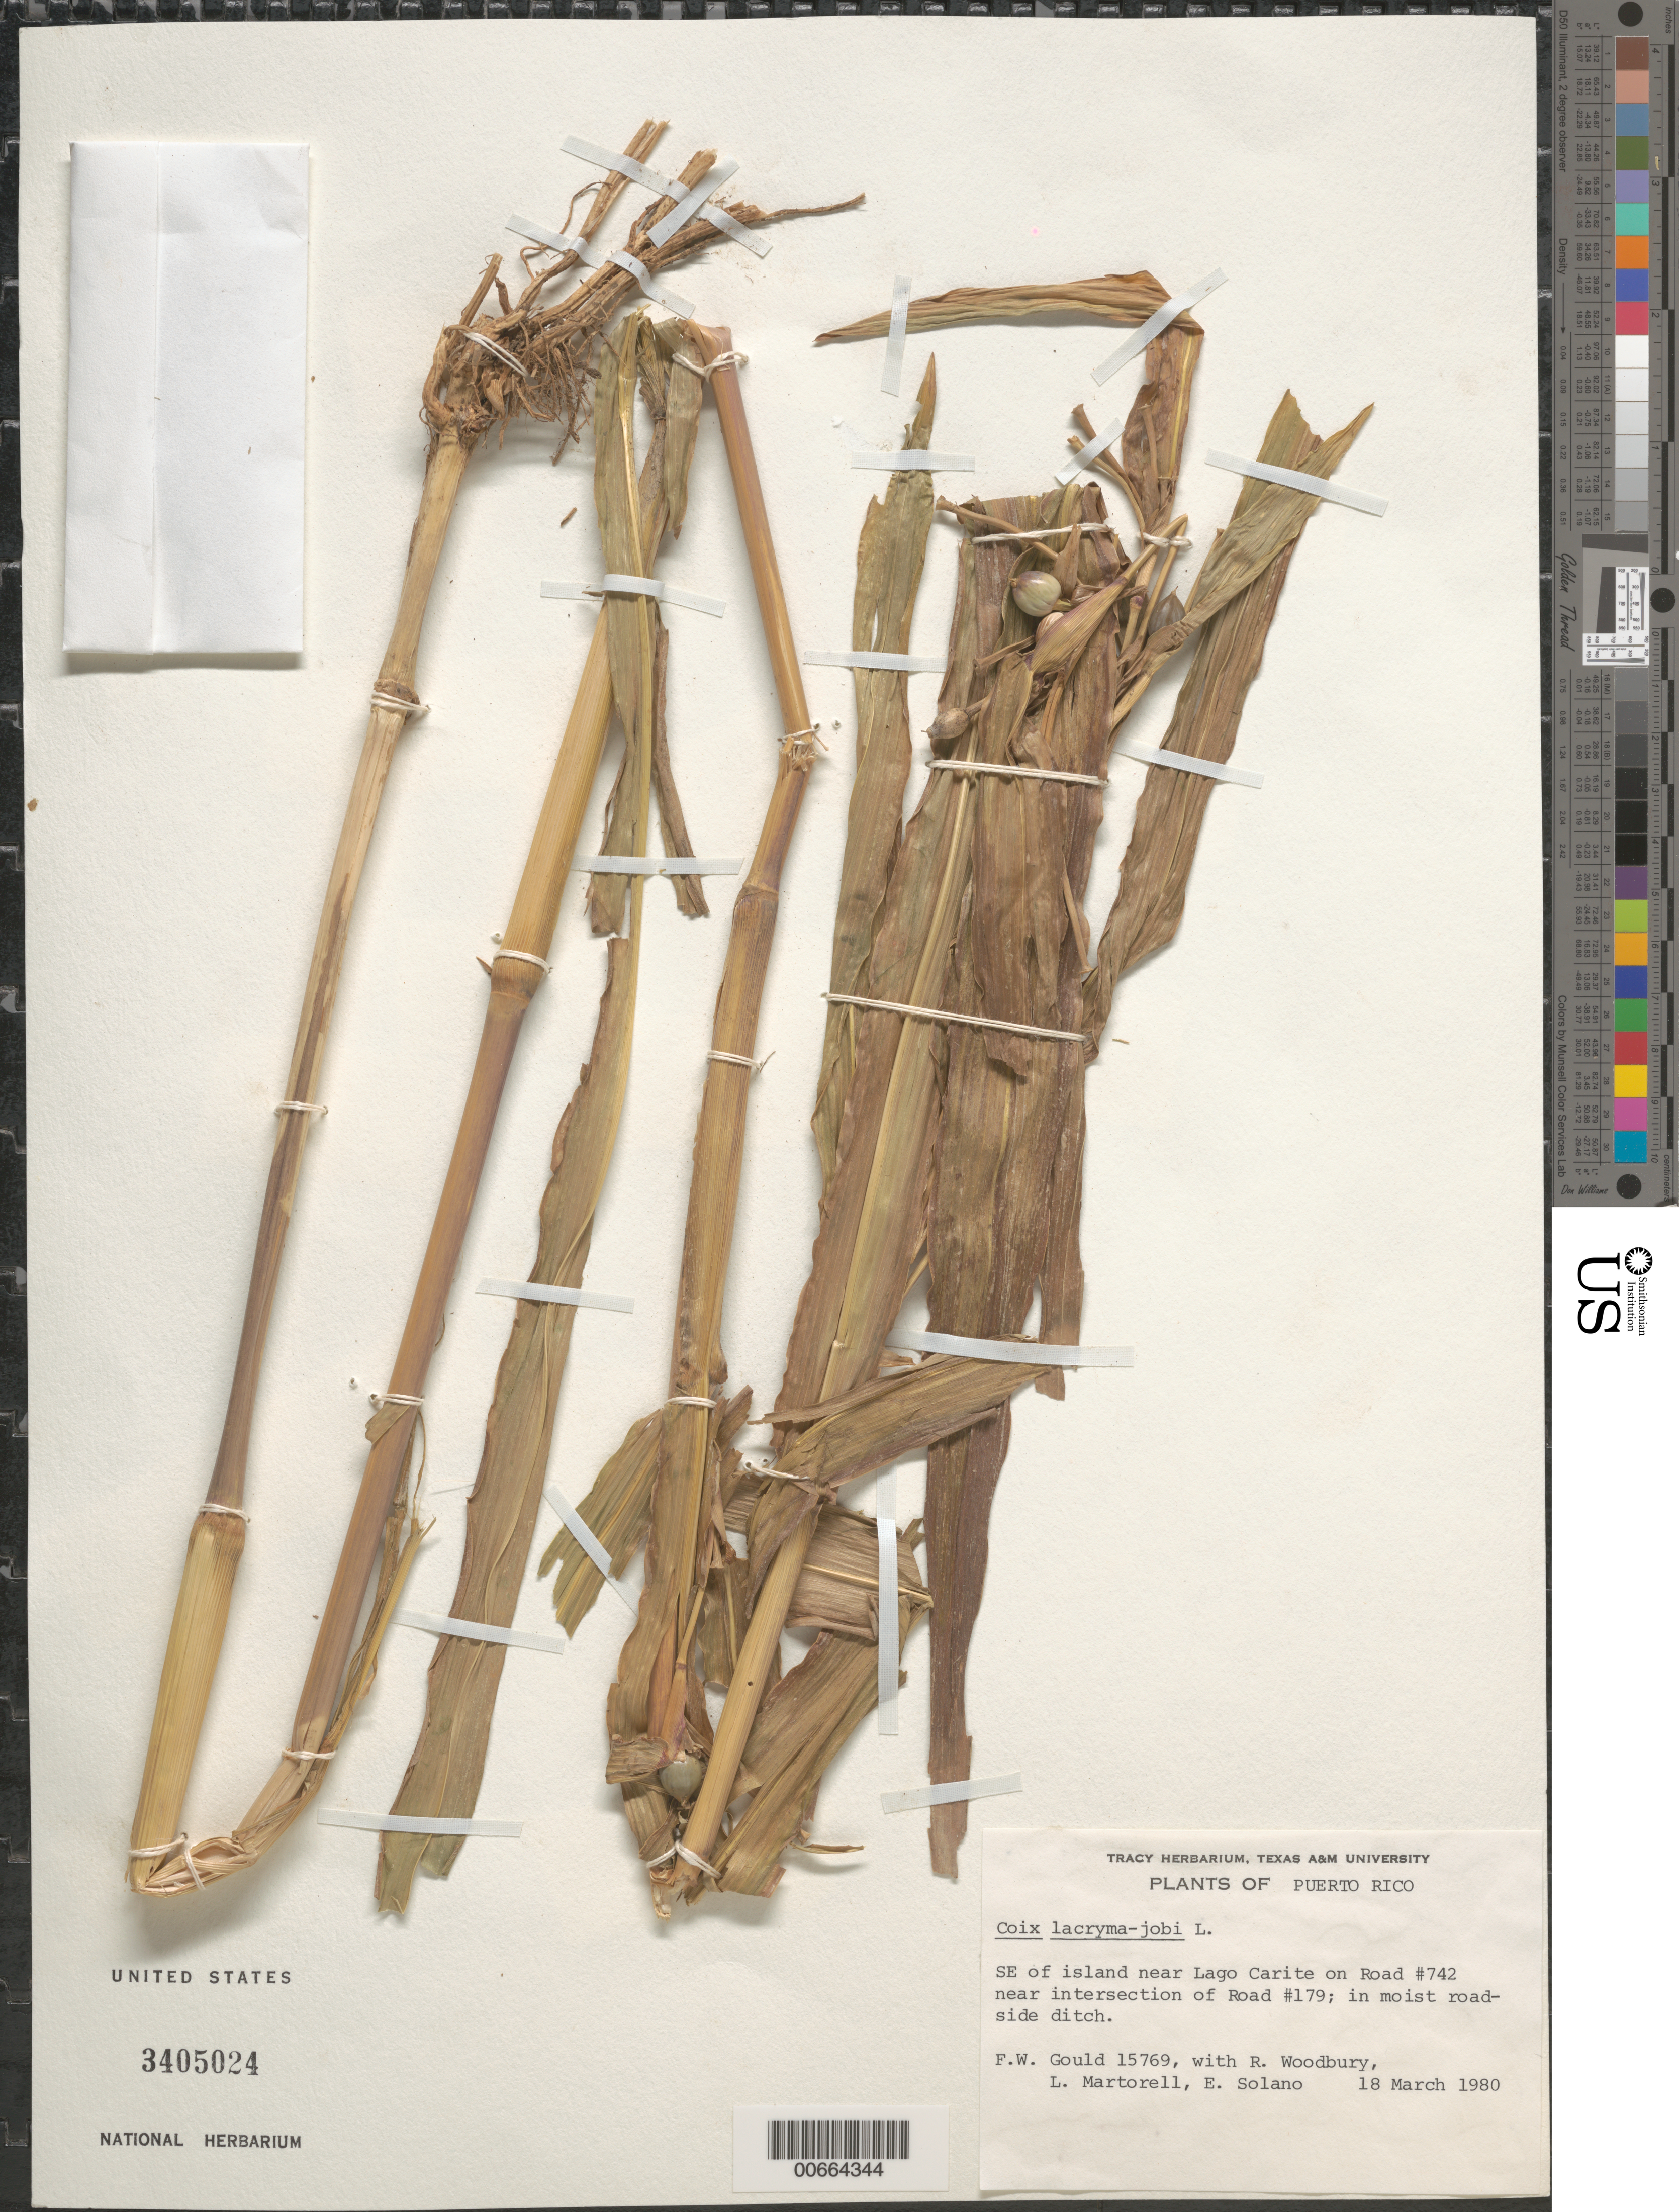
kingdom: Plantae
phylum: Tracheophyta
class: Liliopsida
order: Poales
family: Poaceae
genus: Coix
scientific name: Coix lacryma-jobi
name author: L.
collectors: F. W. Gould, R. O. Woodbury, L. Martorell & E. Solano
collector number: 15769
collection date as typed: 18 Mar 1980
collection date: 1980-03-18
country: Puerto Rico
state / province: Guayama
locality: Lago Carite, near, on road #742 near intersection of Road #179; on SE side of Island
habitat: In moist roadside ditch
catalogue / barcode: US 3405024